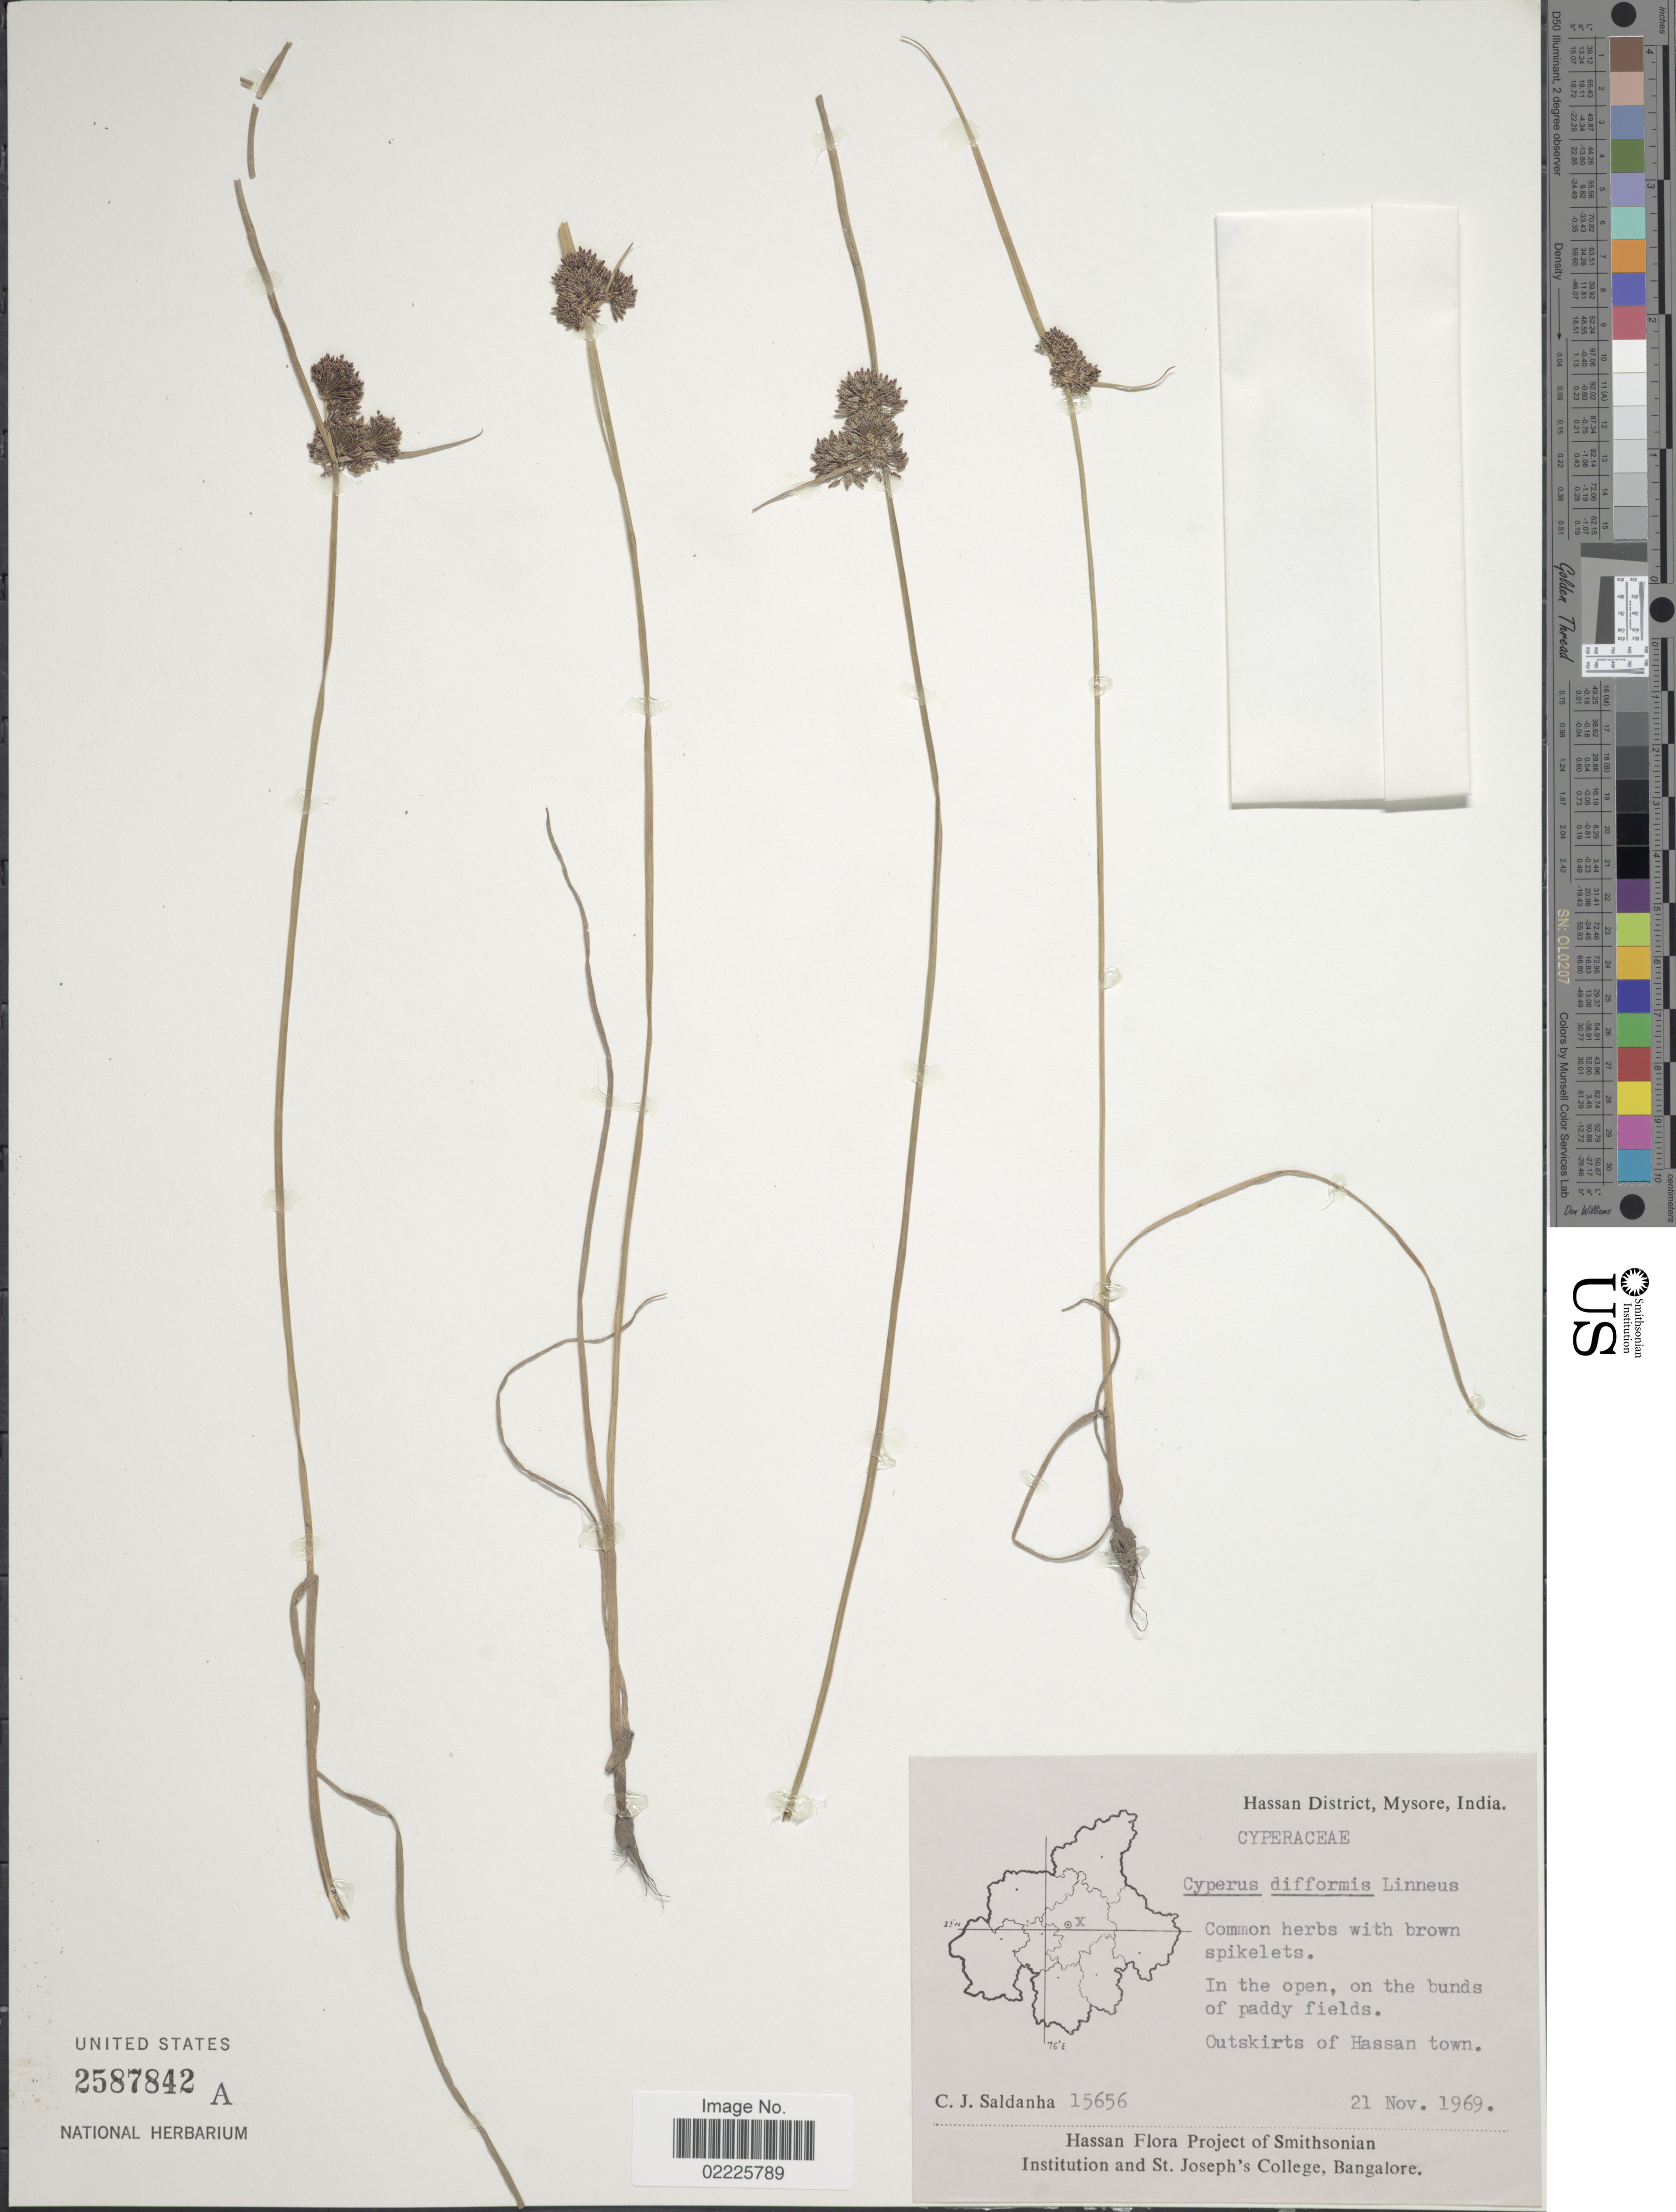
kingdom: Plantae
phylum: Tracheophyta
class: Liliopsida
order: Poales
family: Cyperaceae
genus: Cyperus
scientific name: Cyperus difformis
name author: L.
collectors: C. J. Saldanha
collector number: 15656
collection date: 1969-11-21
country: India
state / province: Karnataka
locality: Hassan District, Mysore, Outskirts of Hassan town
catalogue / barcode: US 2587842A